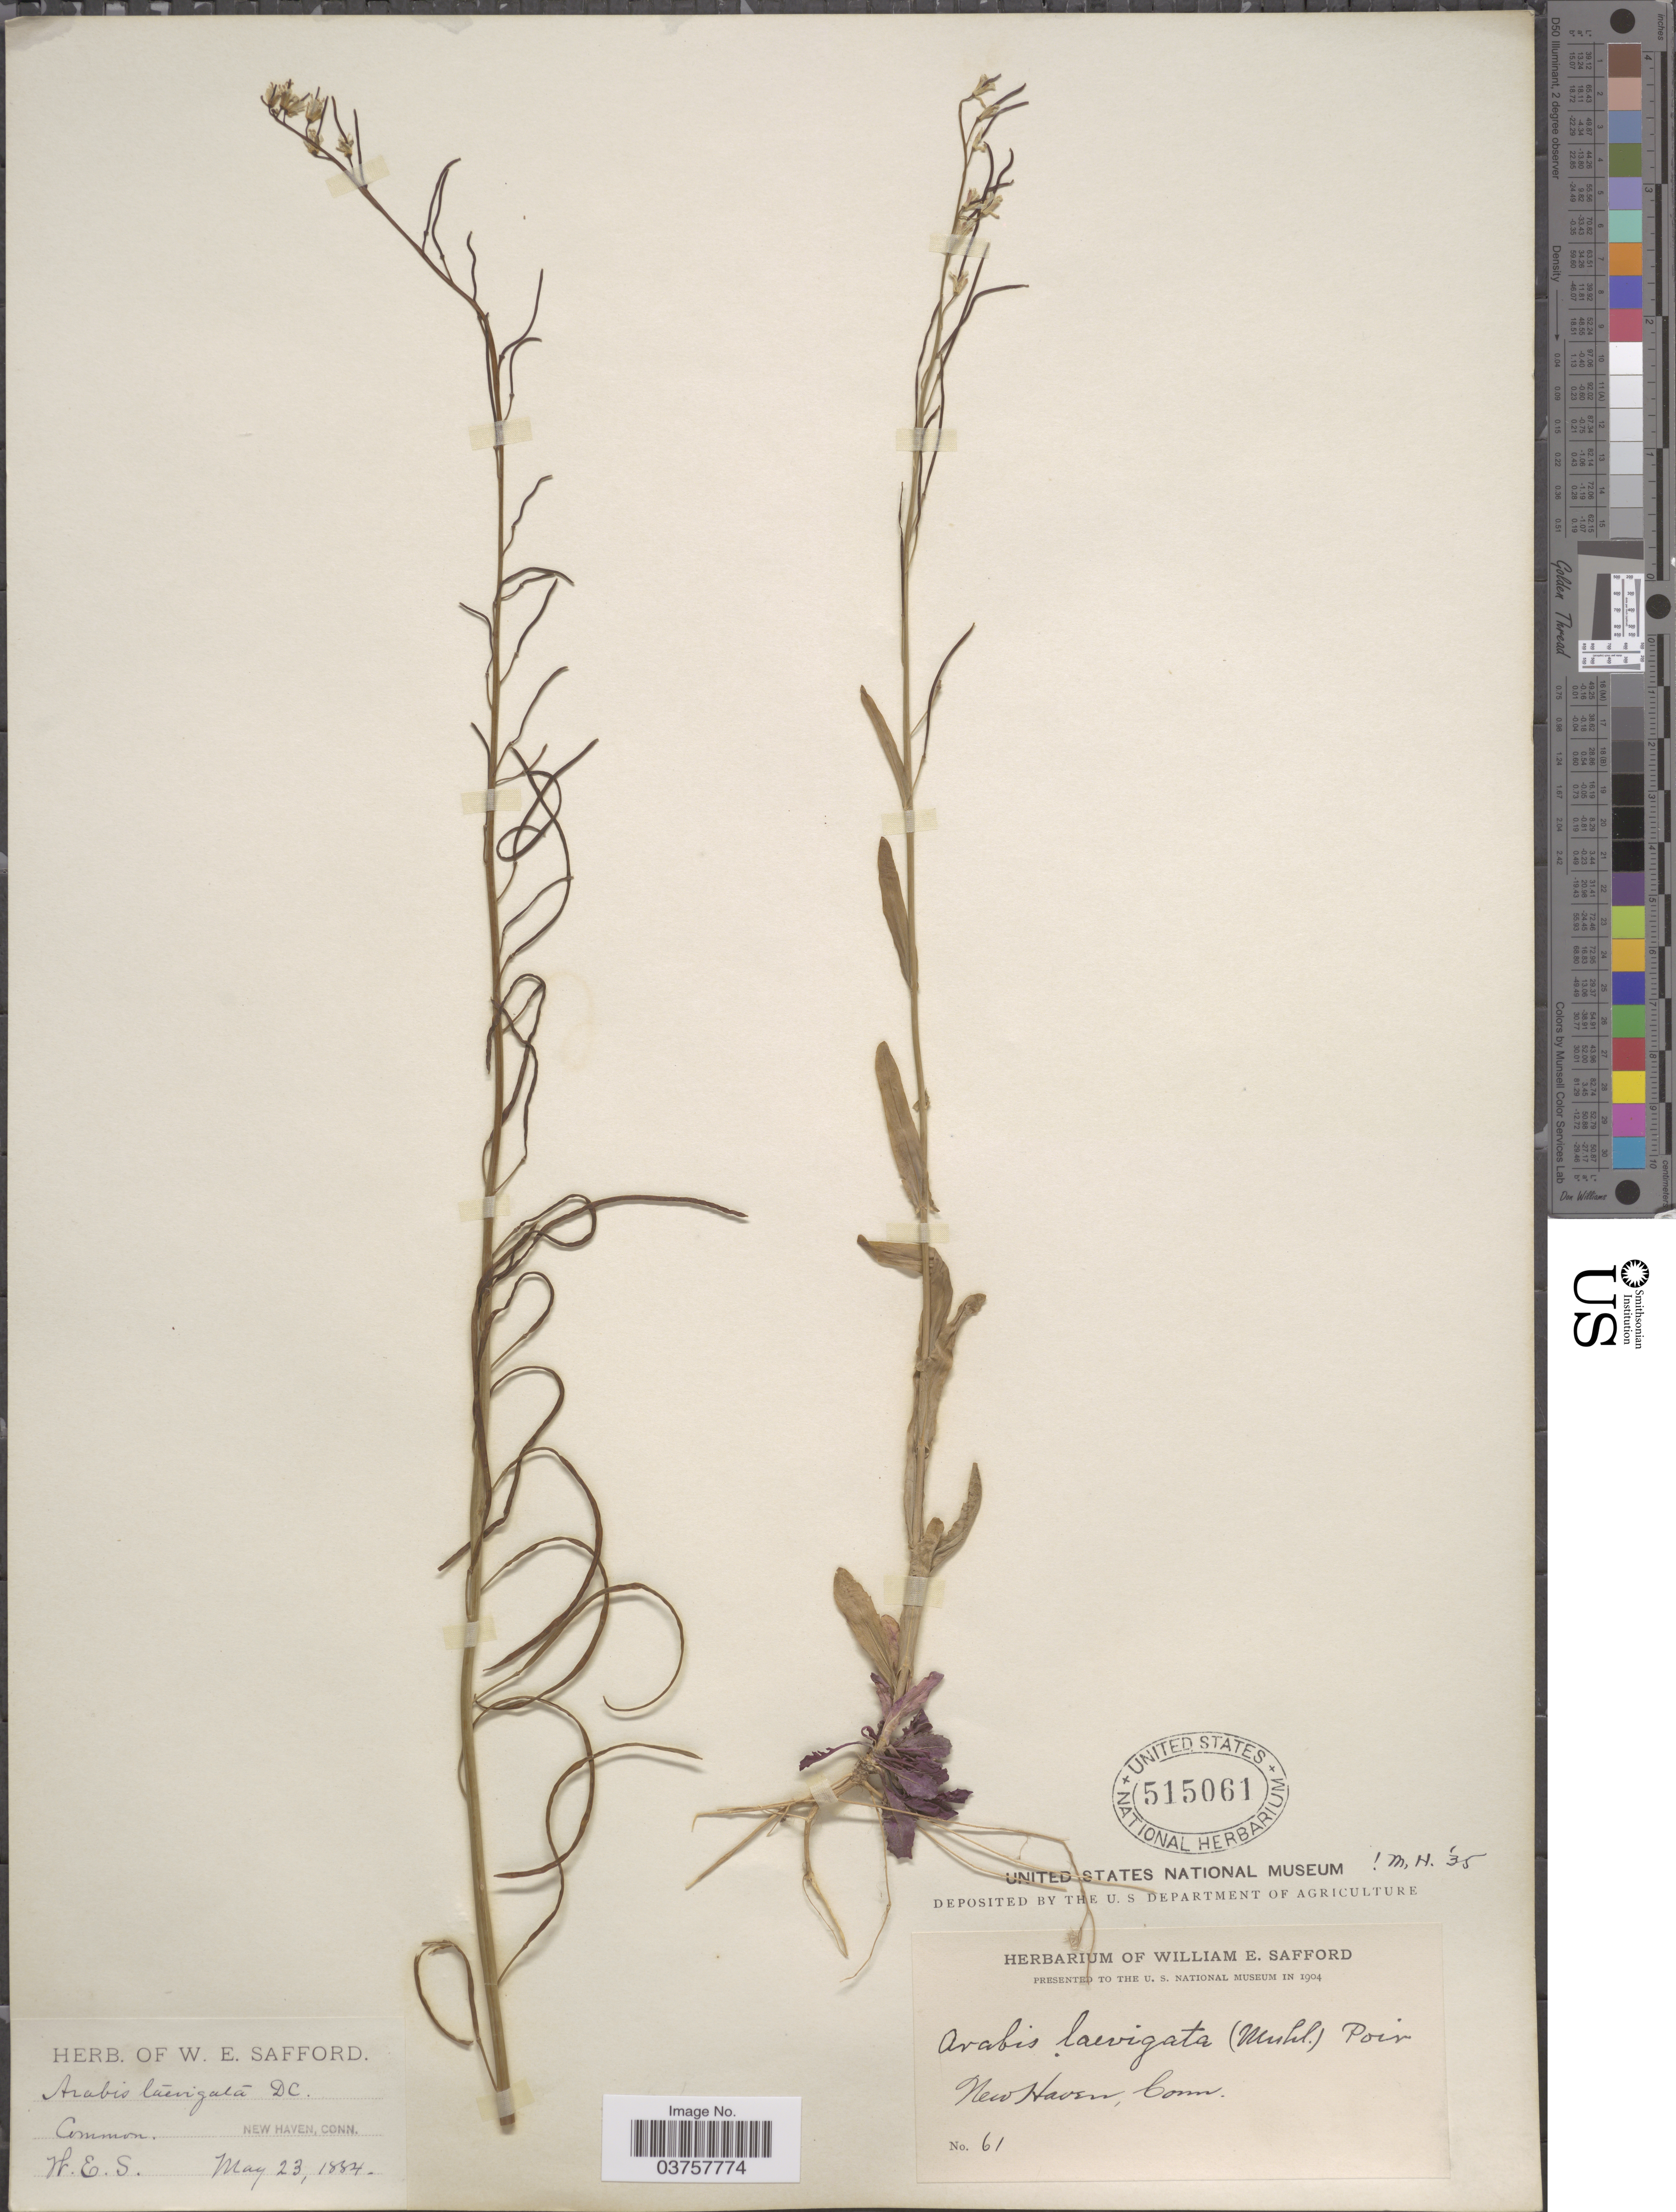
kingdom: Plantae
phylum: Tracheophyta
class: Magnoliopsida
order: Brassicales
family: Brassicaceae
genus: Arabis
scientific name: Arabis laevigata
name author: (Muhl. ex Willd.) Poir.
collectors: W. E. Safford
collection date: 1884-05-23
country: United States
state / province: Connecticut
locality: New Haven.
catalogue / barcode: US 515061